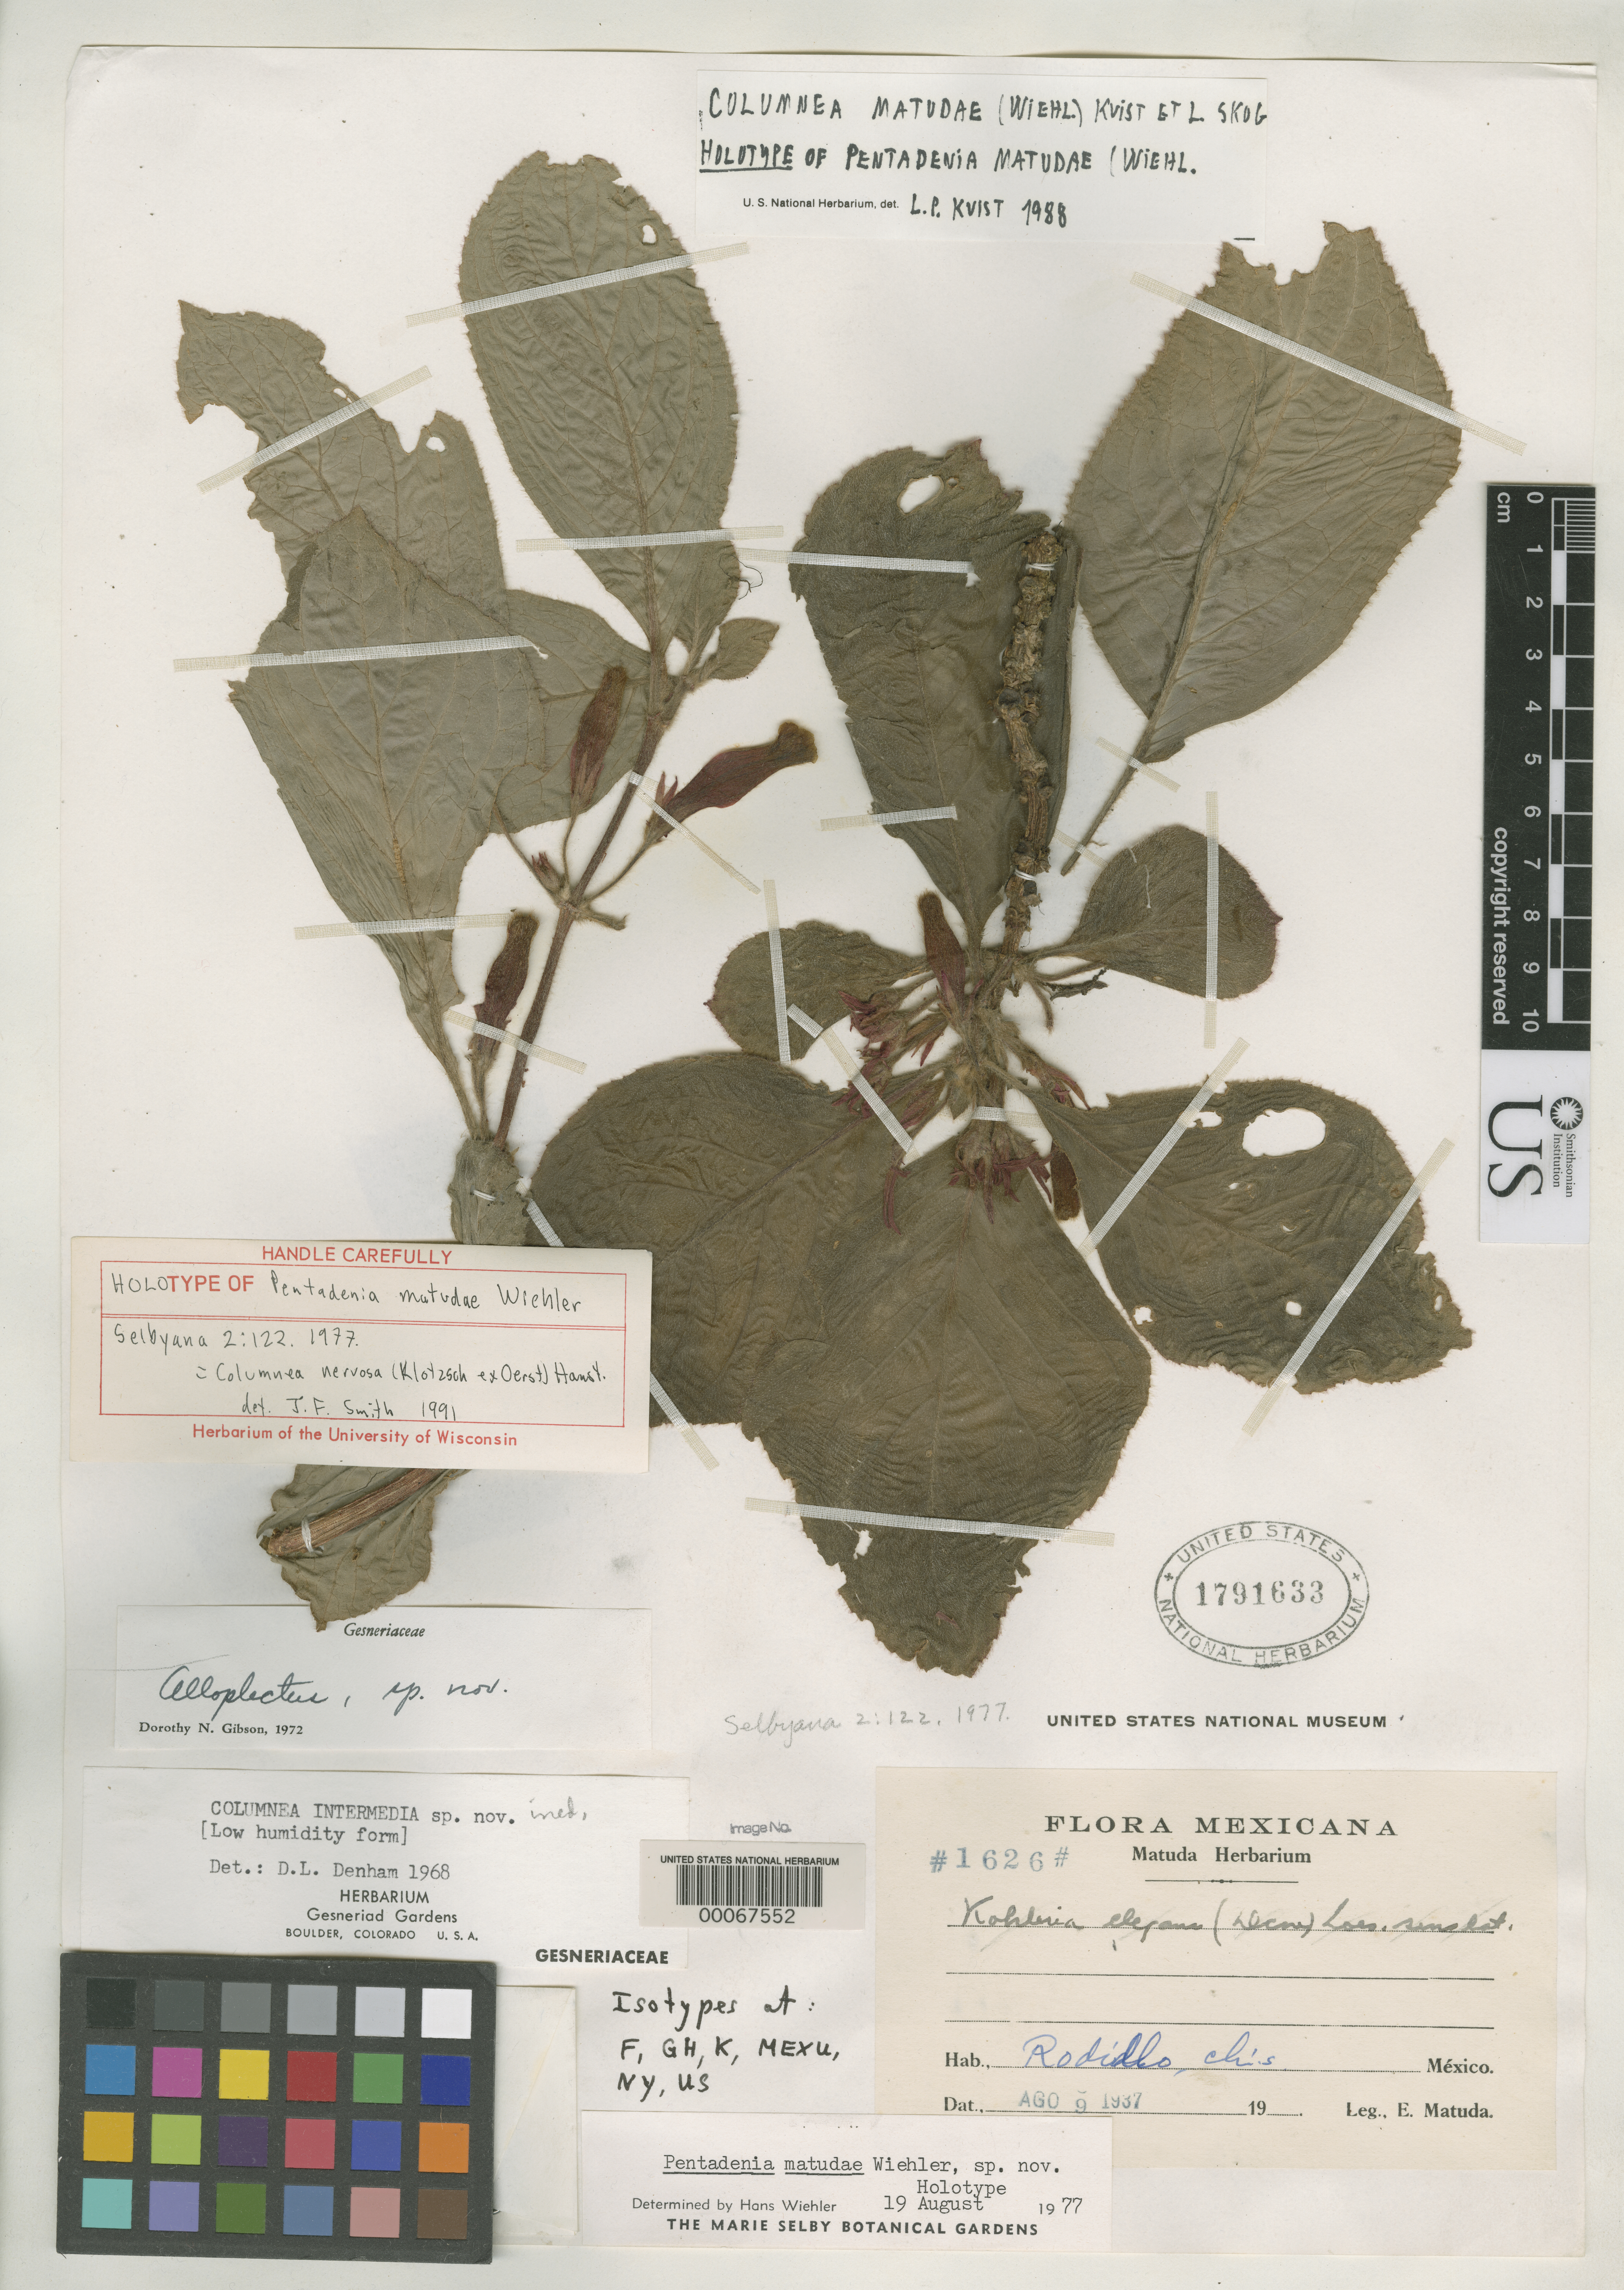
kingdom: Plantae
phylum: Tracheophyta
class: Magnoliopsida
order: Lamiales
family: Gesneriaceae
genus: Pentadenia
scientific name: Pentadenia matudae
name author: Wiehler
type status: Holotype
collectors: E. Matuda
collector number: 1626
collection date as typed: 09 Aug 1937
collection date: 1937-08-09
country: Mexico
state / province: Chiapas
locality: Rodillo.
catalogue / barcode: US 1791633